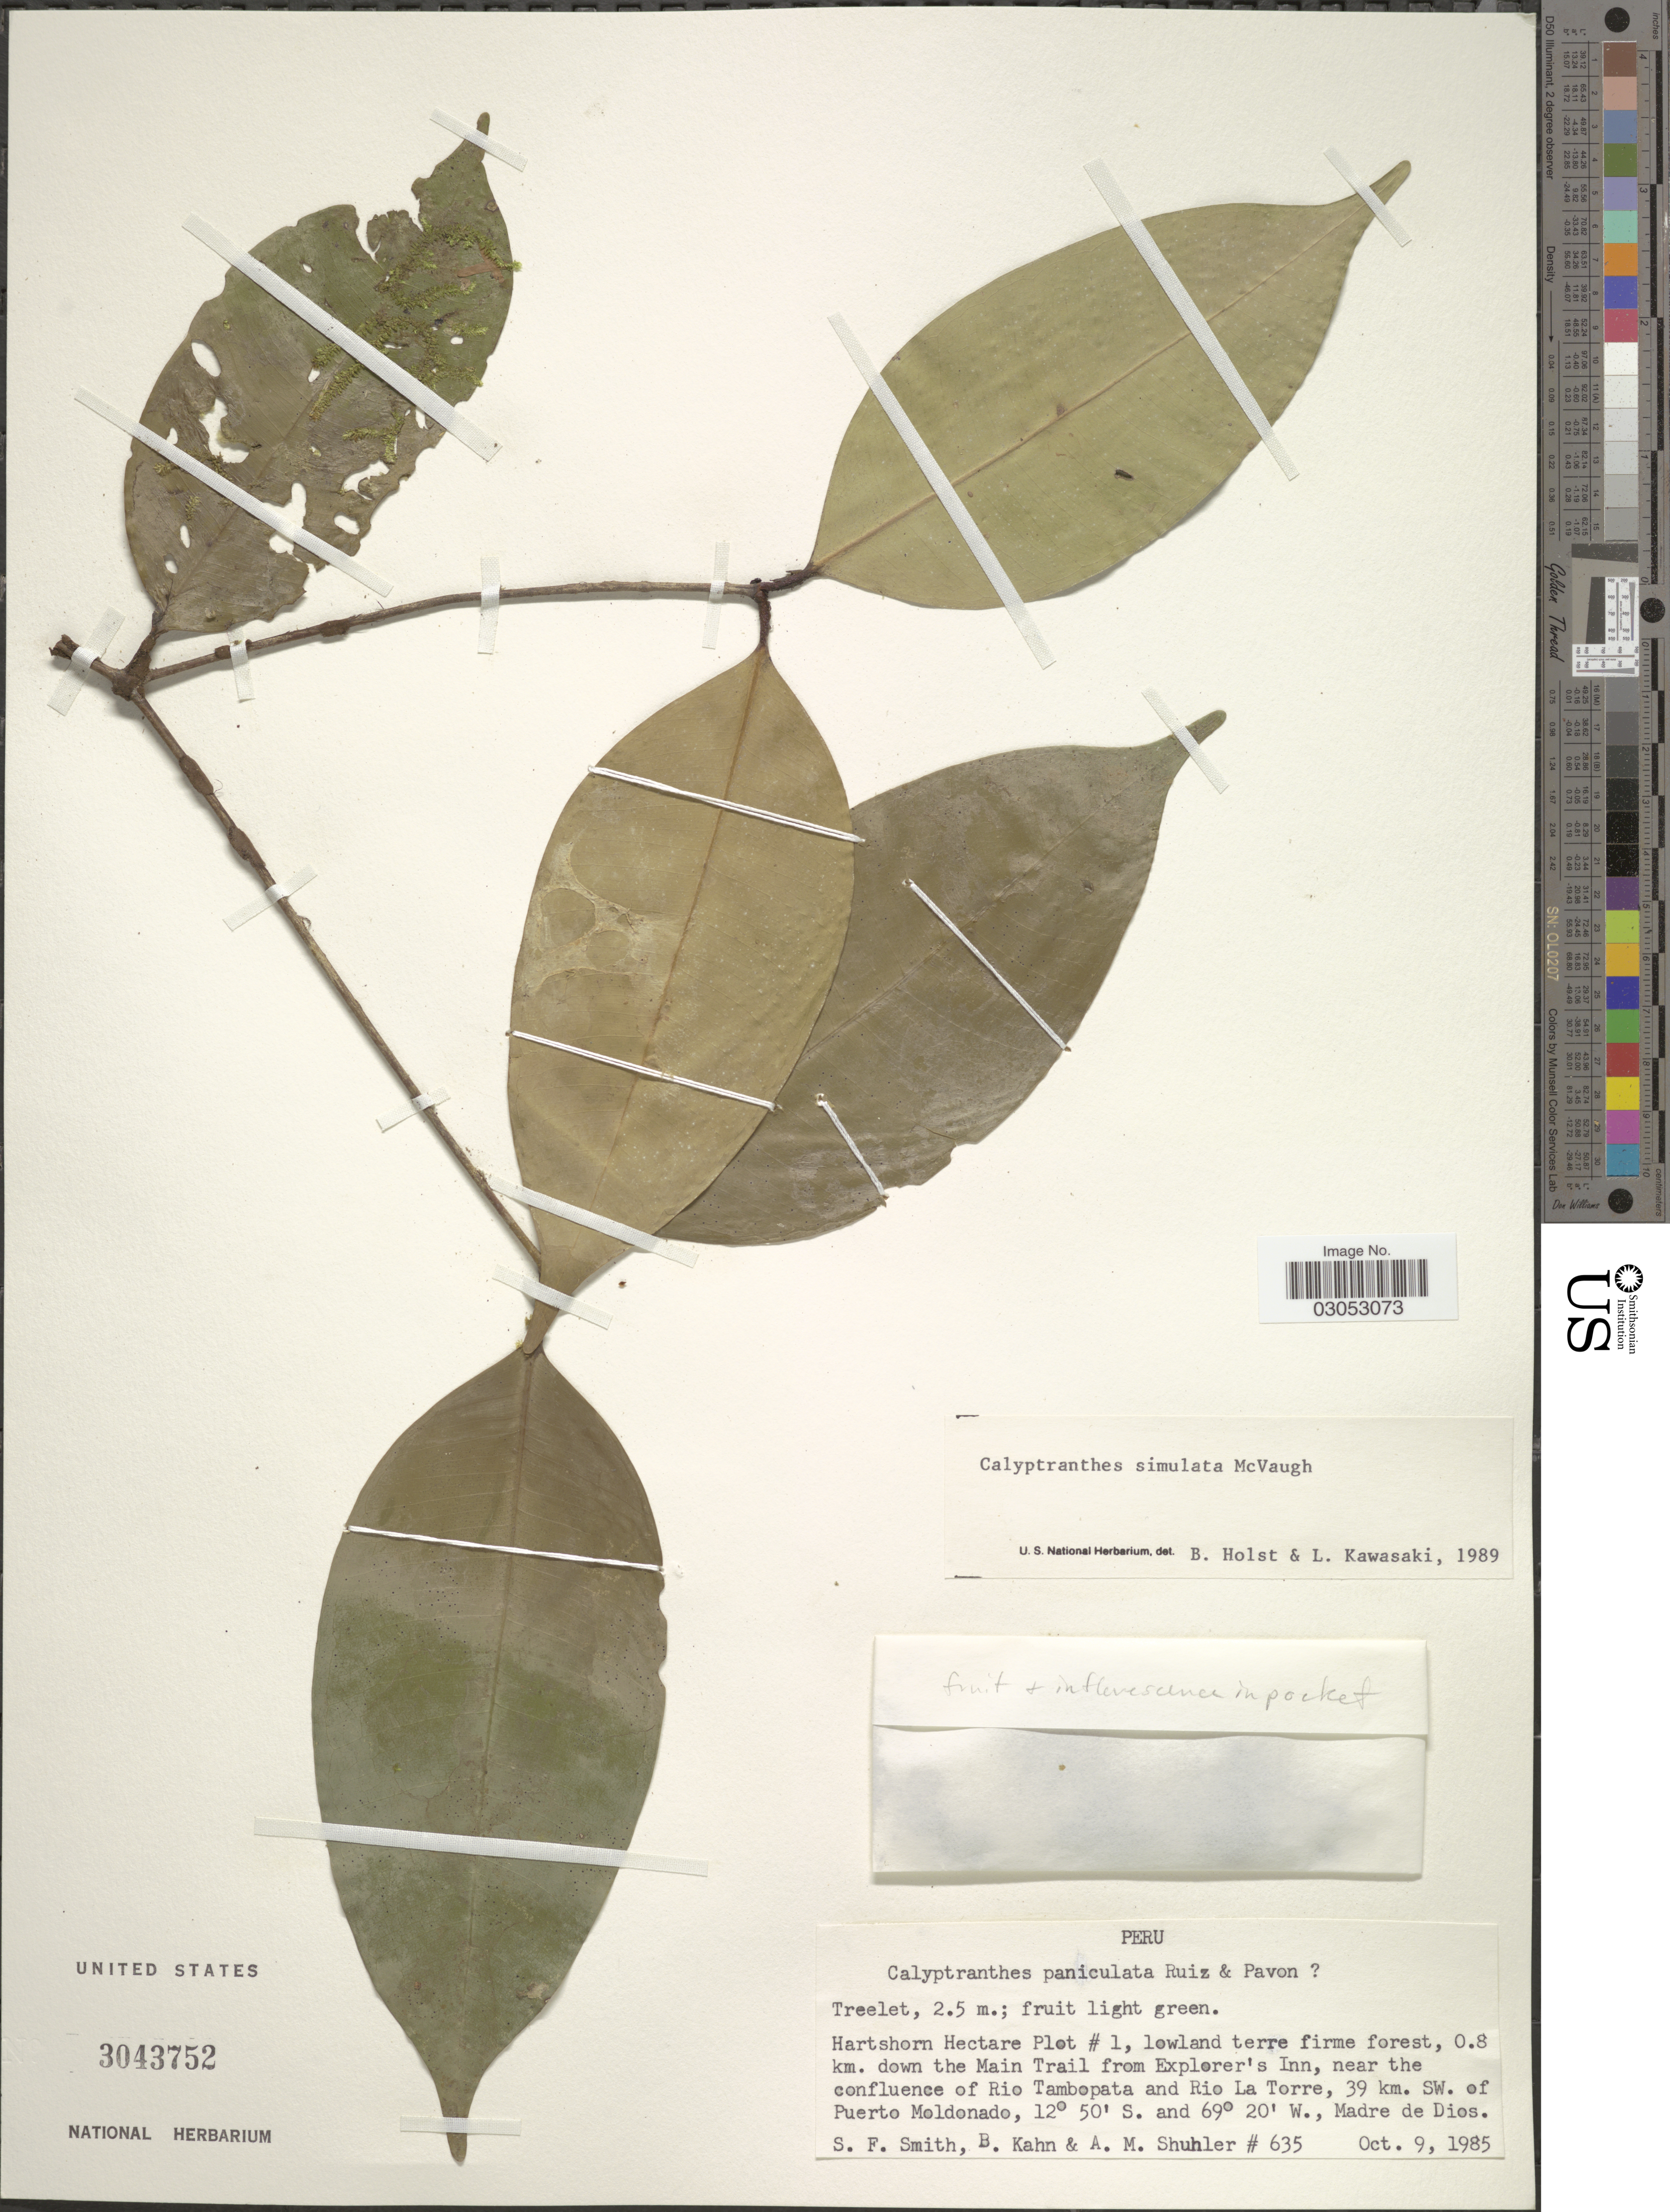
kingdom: Plantae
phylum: Tracheophyta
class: Magnoliopsida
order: Myrtales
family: Myrtaceae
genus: Myrcia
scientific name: Myrcia simulata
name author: (McVaugh) A.R. Lourenço & Parra-Os.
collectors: S.F. Smith, B. Kahn & A. Shuhler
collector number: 635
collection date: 1985-10-09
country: Peru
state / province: Madre de Dios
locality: Hartshorn Hectare Plot #1, lowland terre firm forest, 0.8 km. down the Main Trail from Explorer's Inn, near the confluence of Rio Tambopata and Rio La Torre, 39 km. SW. of Puerto Moldonado.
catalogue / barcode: US 3043752